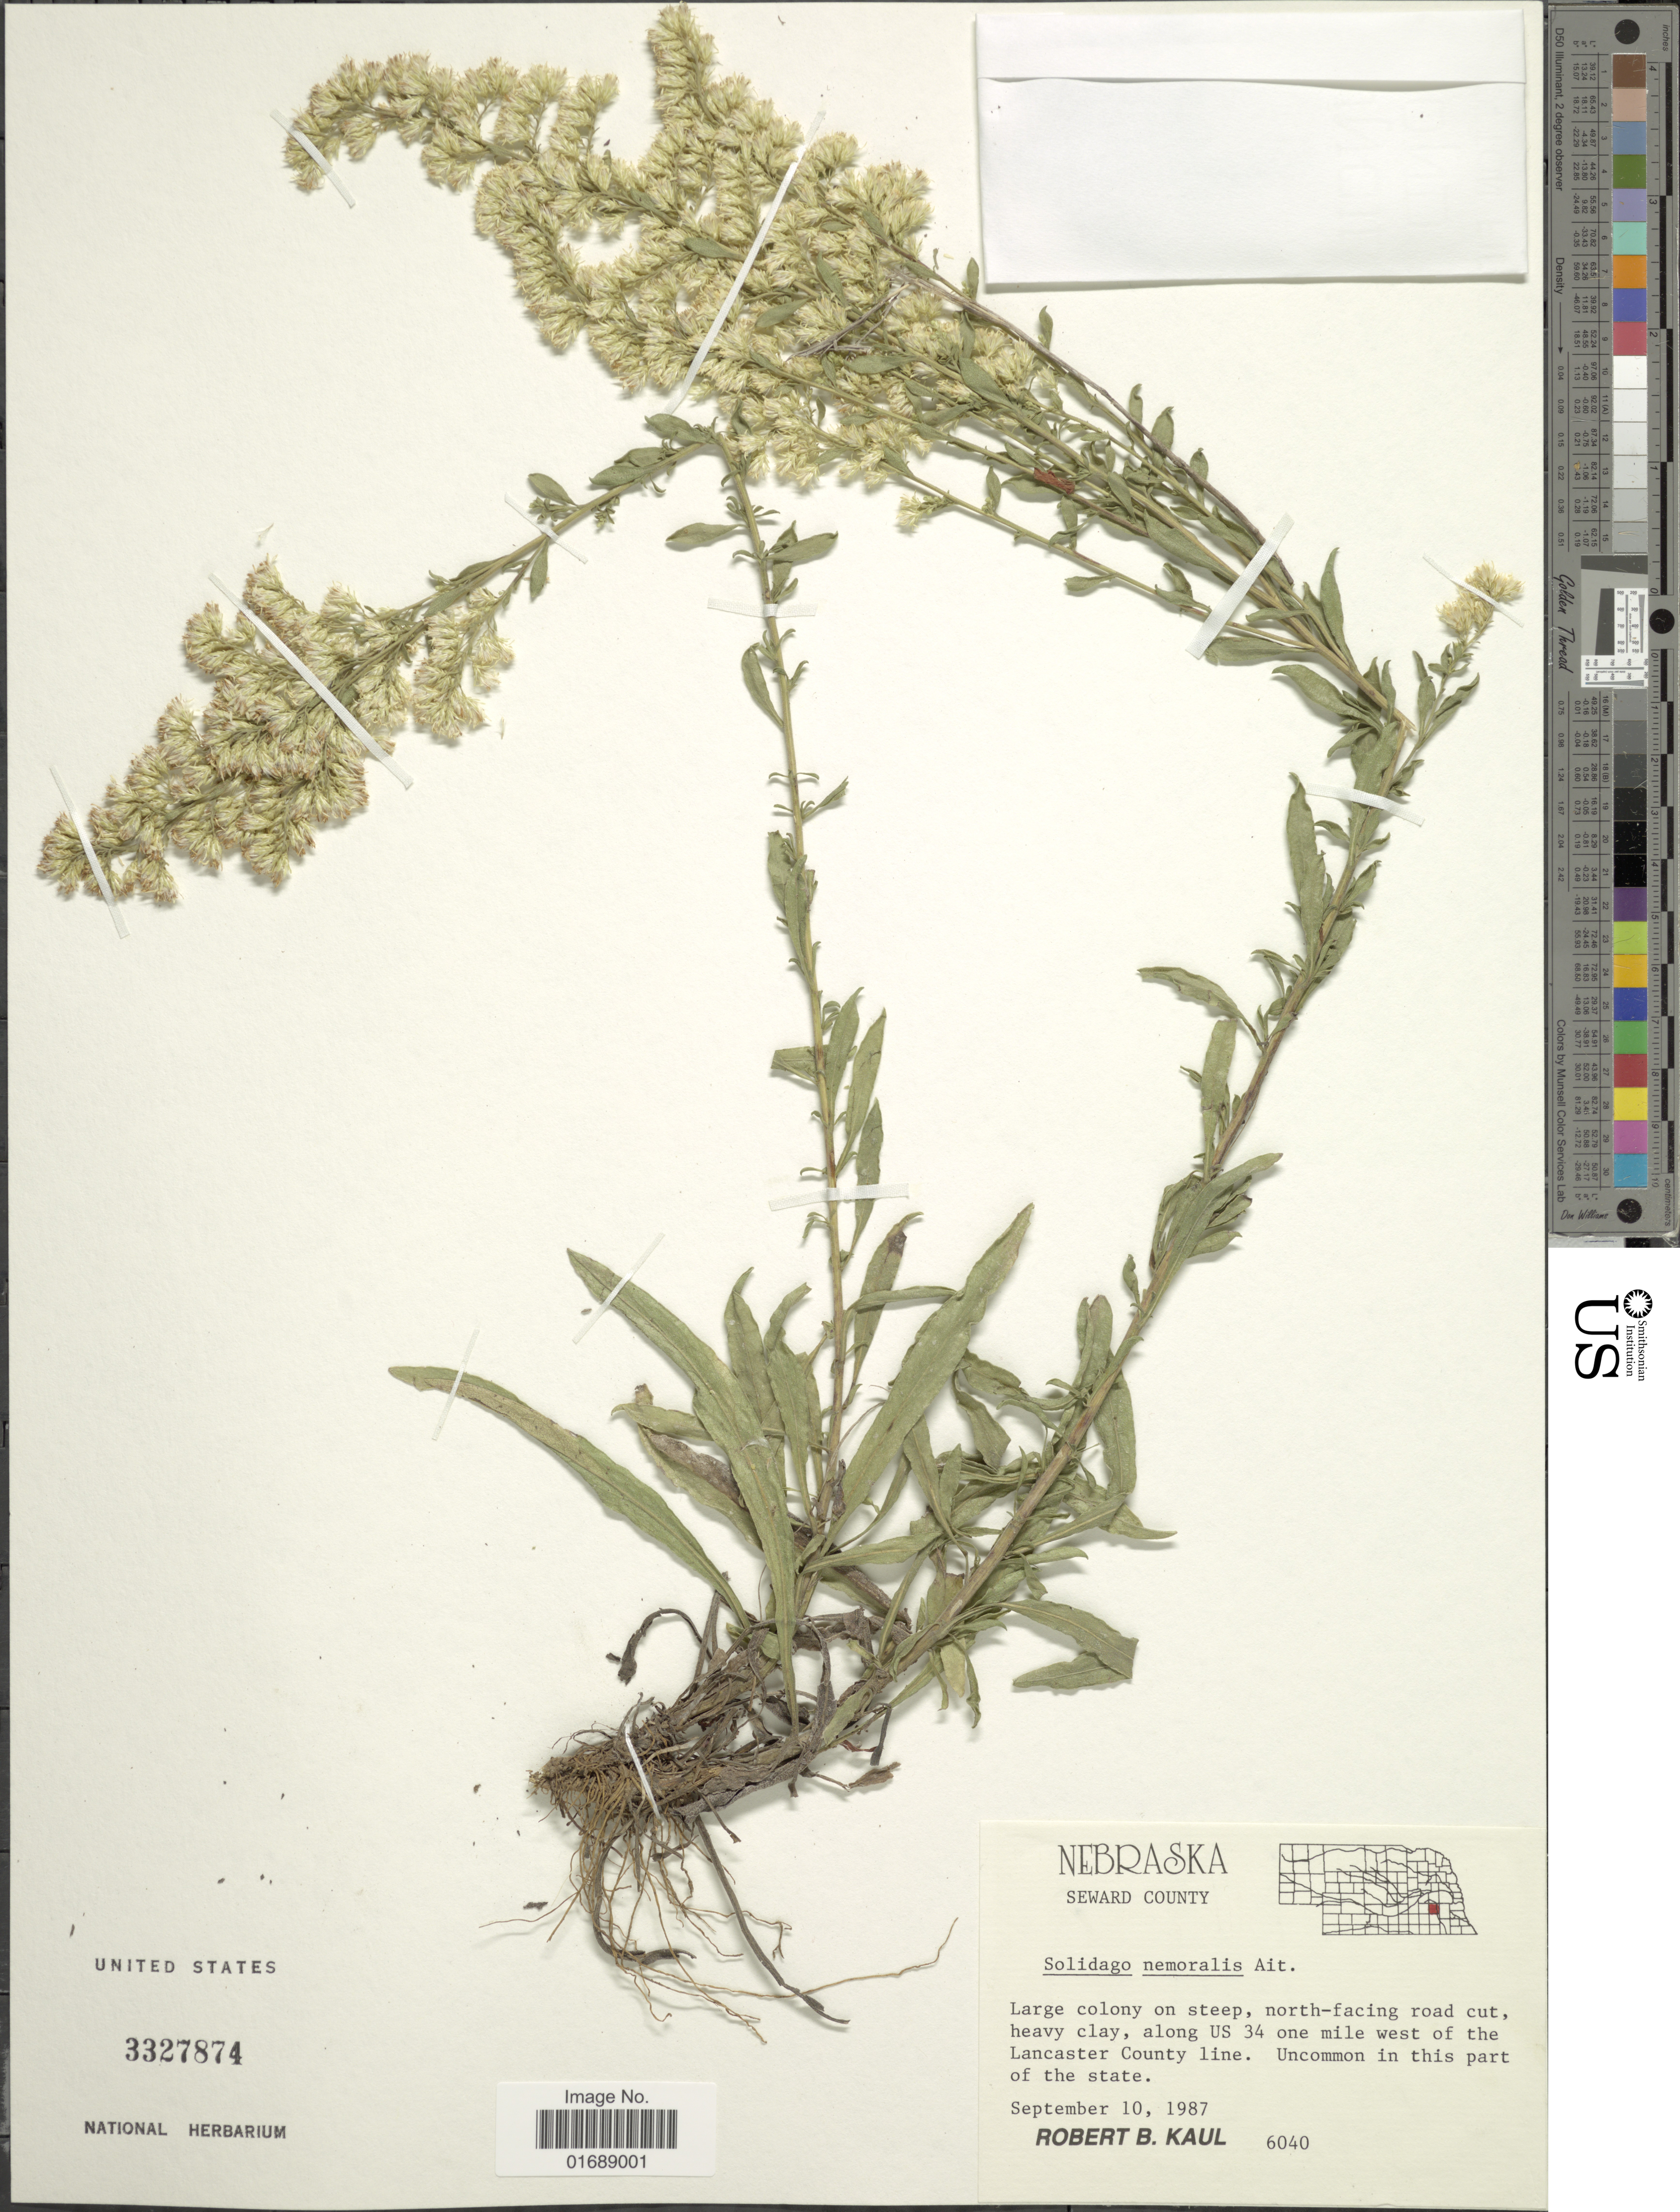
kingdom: Plantae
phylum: Tracheophyta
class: Magnoliopsida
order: Asterales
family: Asteraceae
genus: Solidago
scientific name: Solidago nemoralis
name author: Aiton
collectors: R. Kaul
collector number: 6040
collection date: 1987-09-10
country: United States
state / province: Nebraska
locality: Seward County, along US 34 one mile west of the Lancaster County line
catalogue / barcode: US 3327874